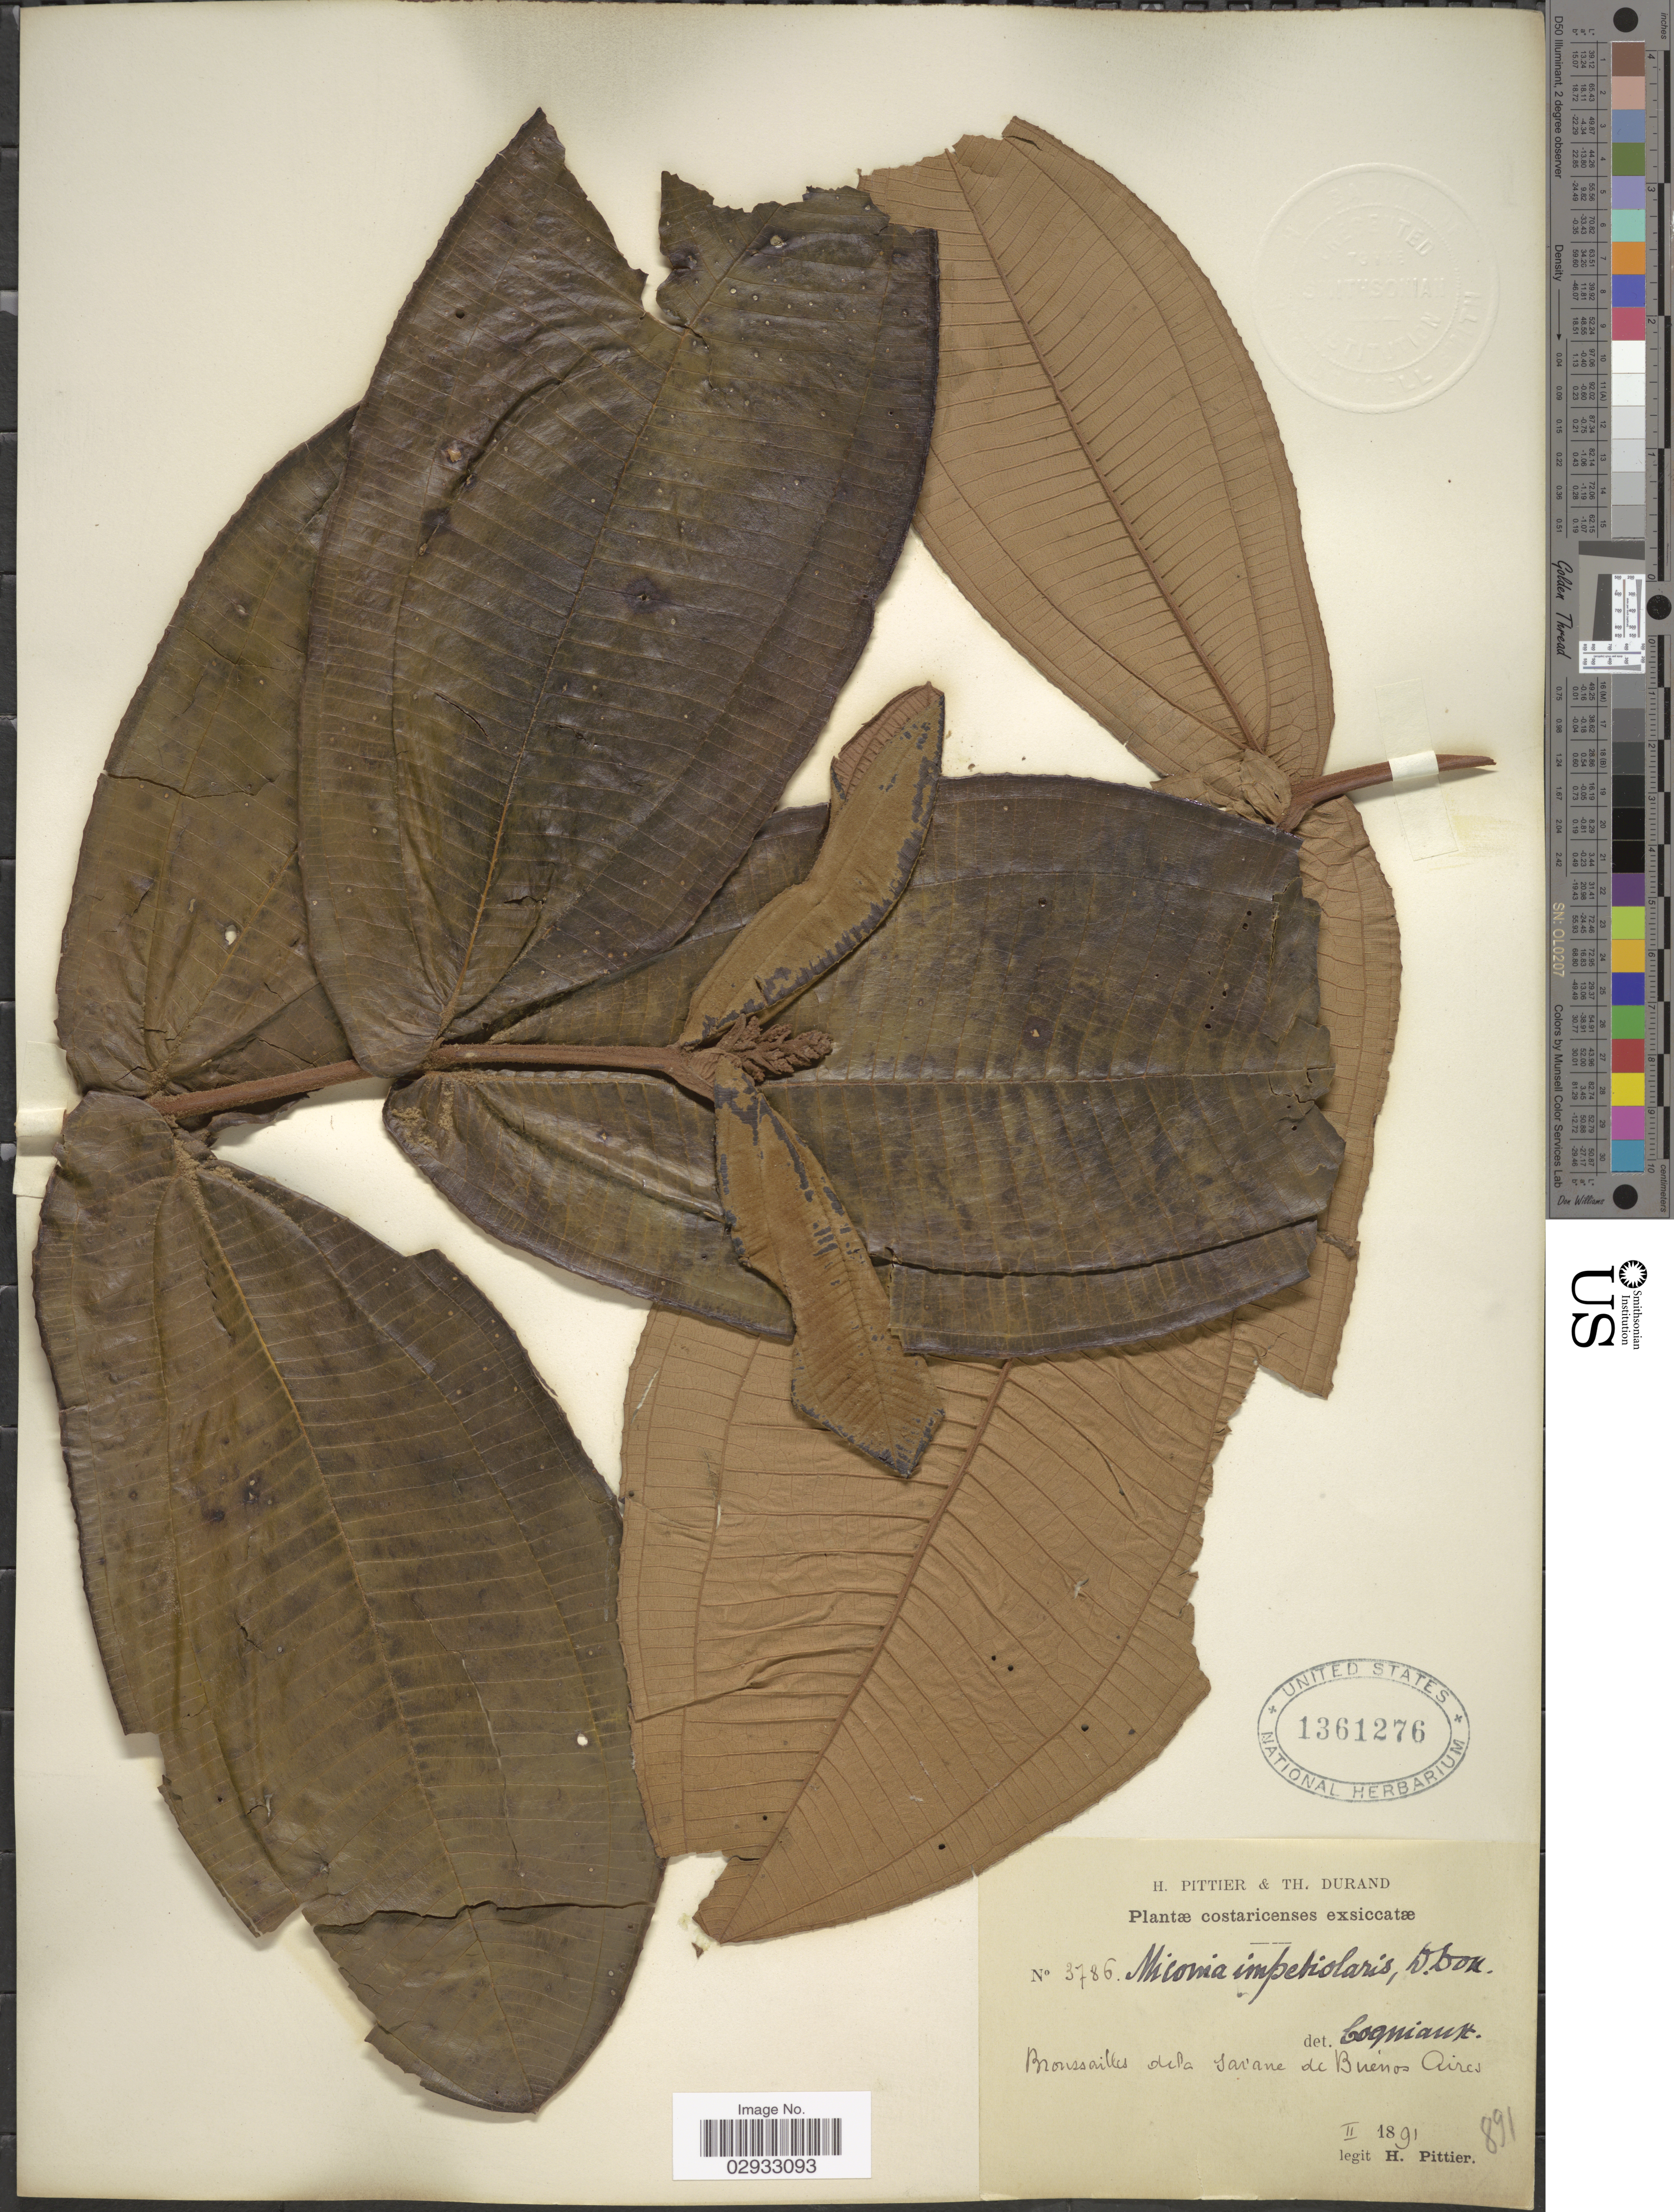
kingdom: Plantae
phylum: Tracheophyta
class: Magnoliopsida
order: Myrtales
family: Melastomataceae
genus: Miconia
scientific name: Miconia impetiolaris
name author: (Sw.) D. Don ex DC.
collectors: H. F. Pittier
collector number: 3786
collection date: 1891-02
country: Costa Rica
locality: Broussailles de la savane de Buénos Aires.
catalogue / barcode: US 1361276